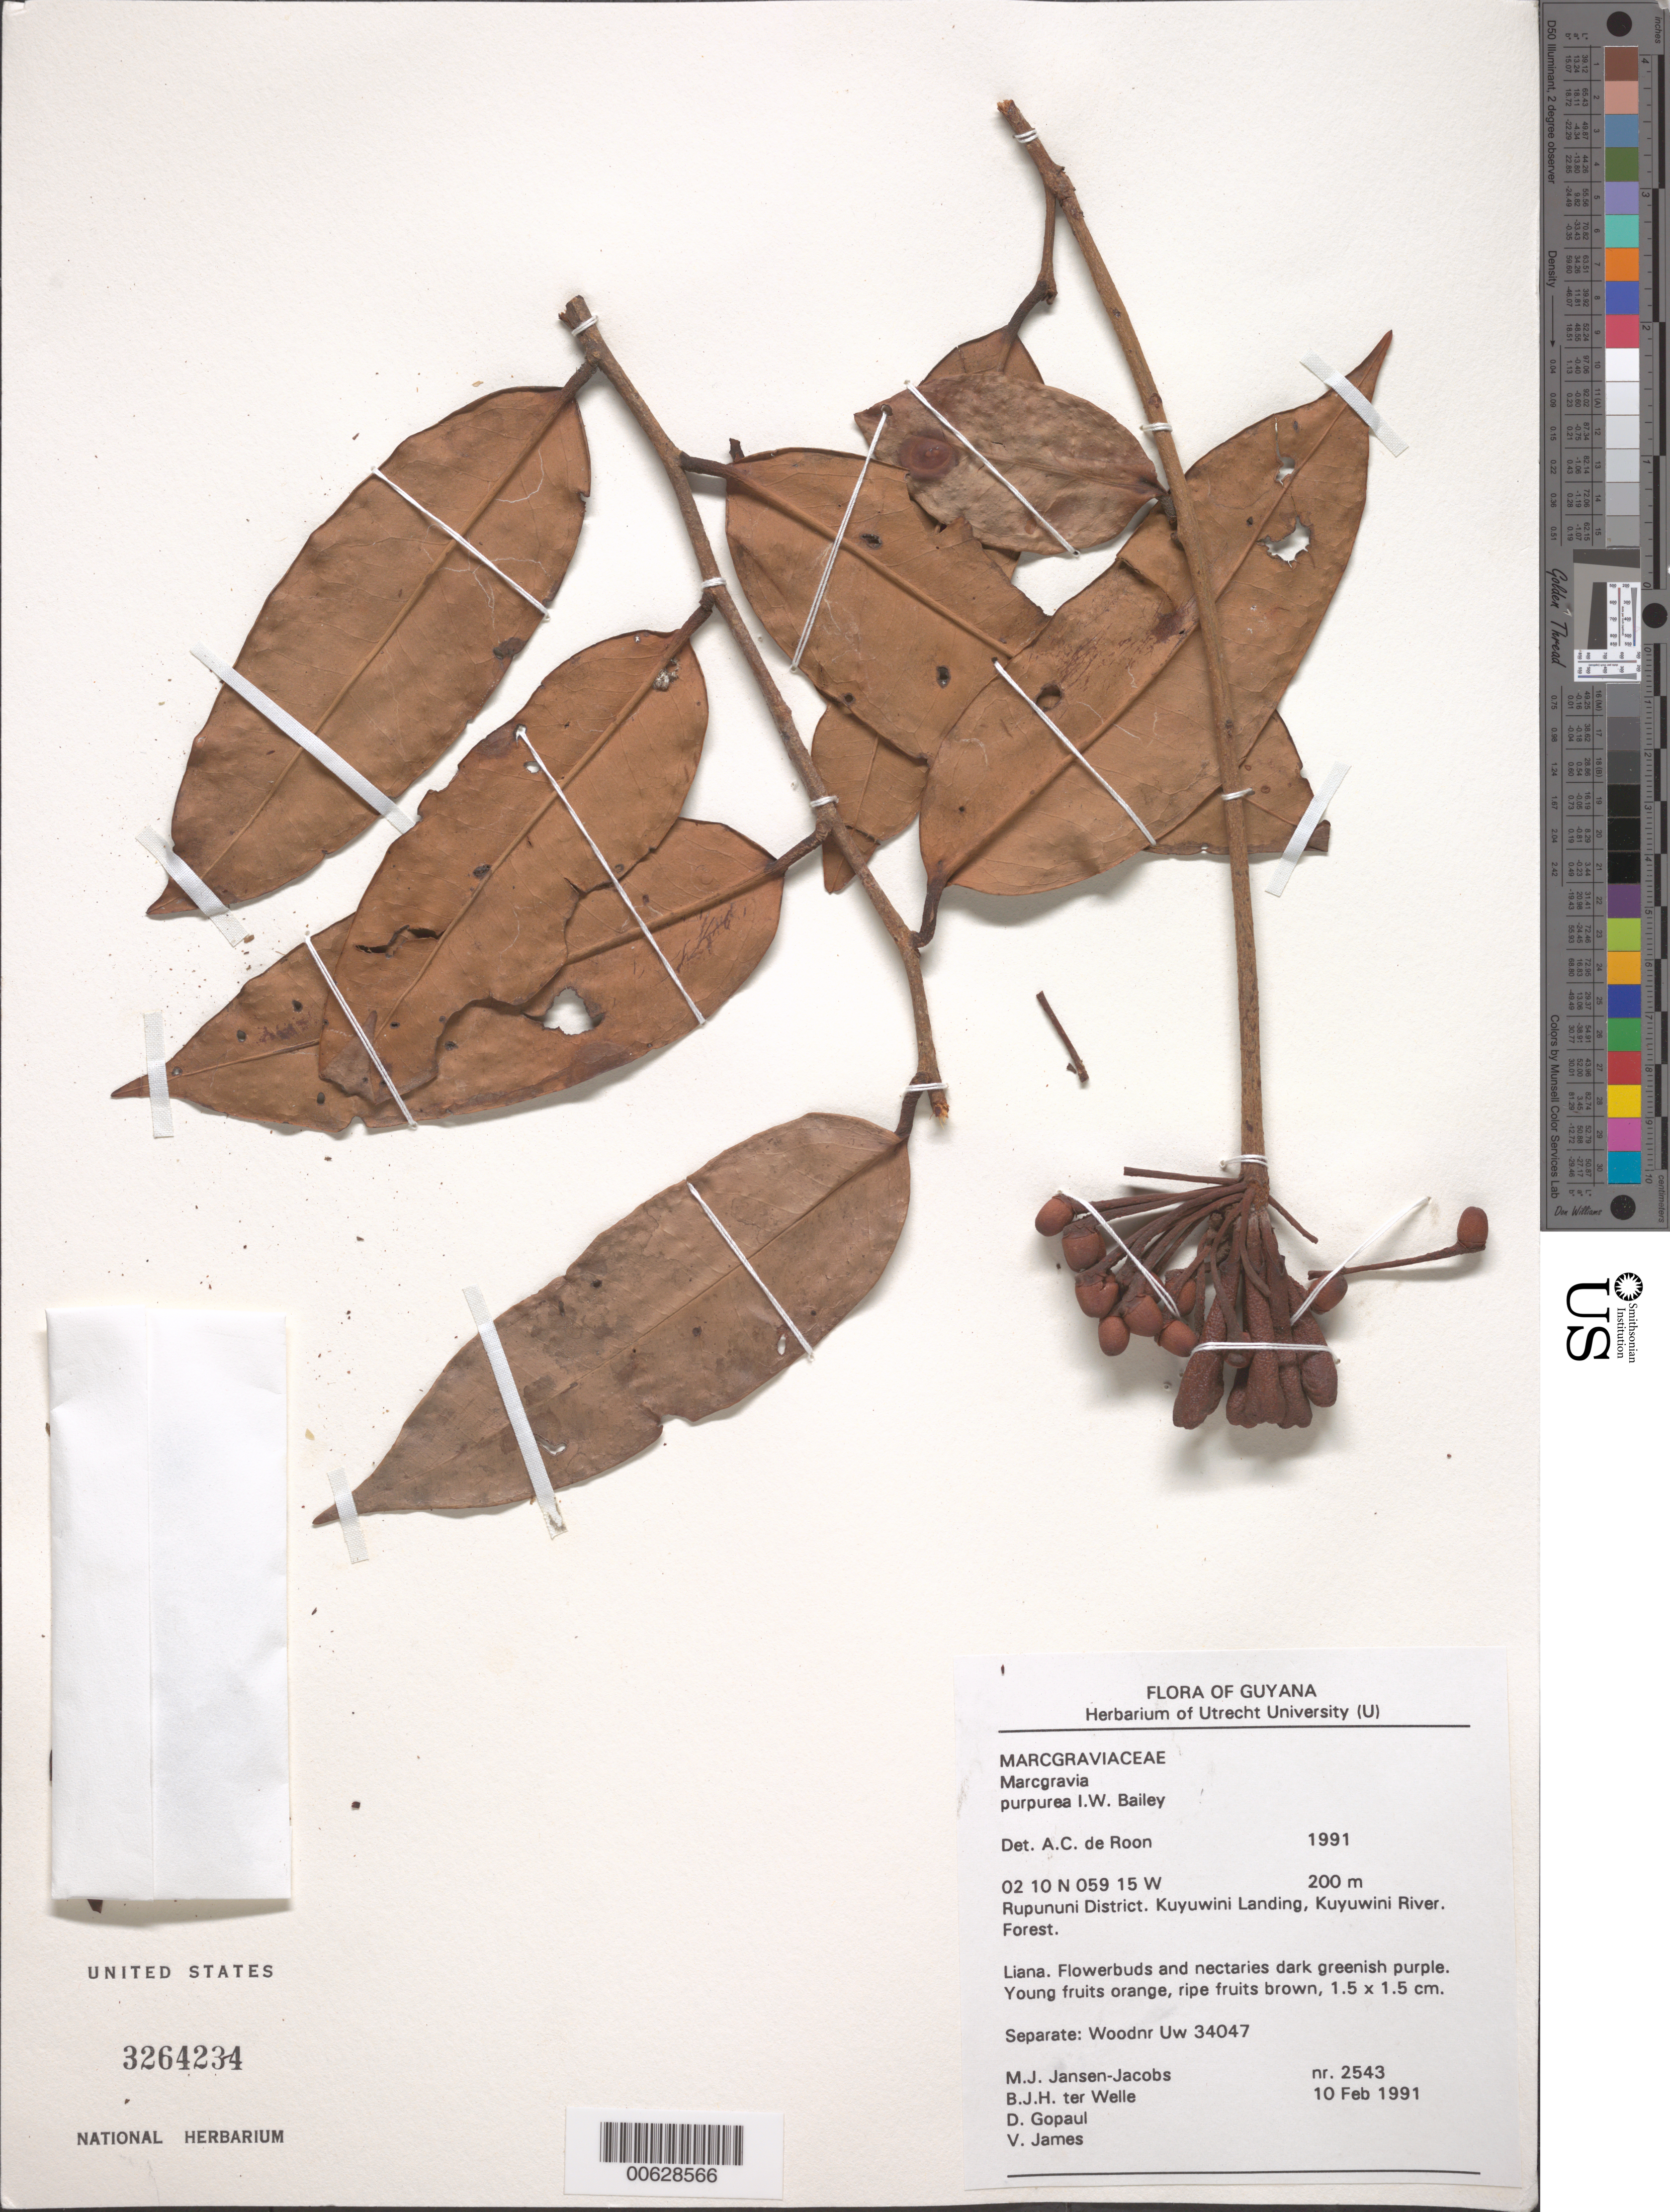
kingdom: Plantae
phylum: Tracheophyta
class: Magnoliopsida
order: Ericales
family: Marcgraviaceae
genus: Marcgravia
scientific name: Marcgravia purpurea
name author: I.W. Bailey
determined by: de Roon, A. C.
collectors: M. J. Jansen-Jacobs, B. Welle, D. Gopaul & V. James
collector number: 2543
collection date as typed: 10-Feb-91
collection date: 1991-02-10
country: Guyana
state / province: U. Takutu-U. Essequibo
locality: Kuyuwini Landing, Kuyuwini River, Rupununi District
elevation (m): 200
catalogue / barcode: US 3264234